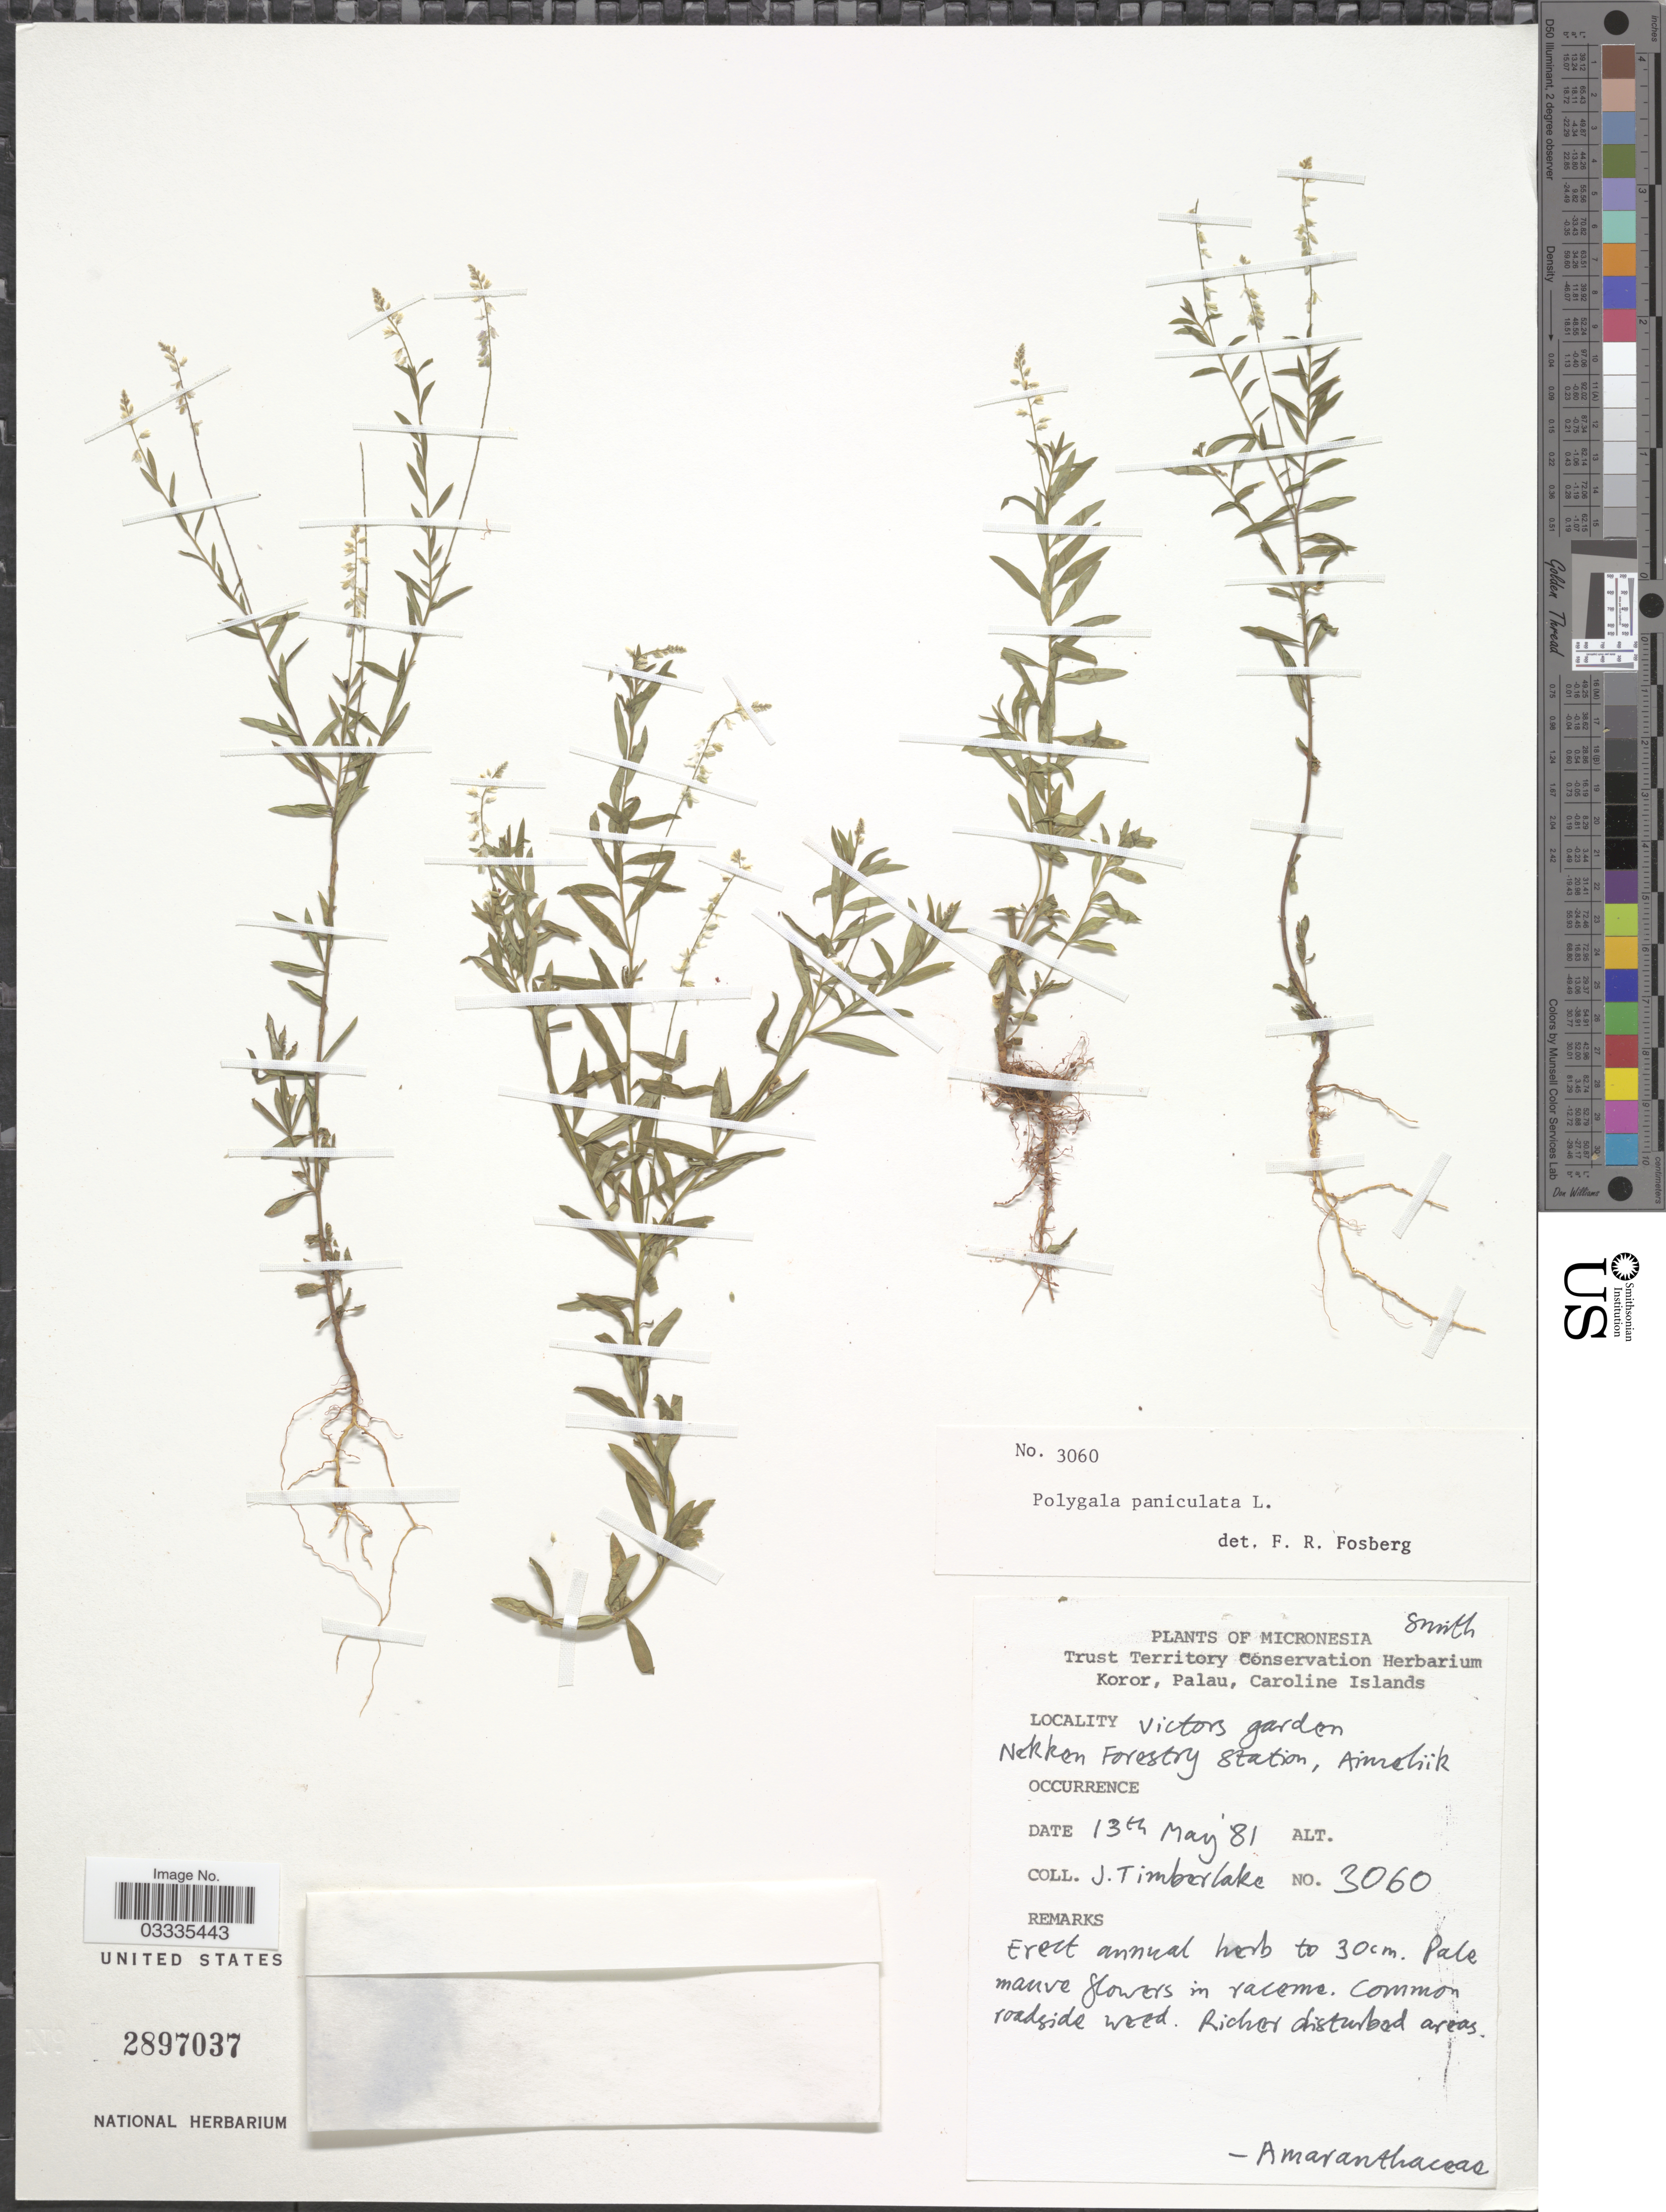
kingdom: Plantae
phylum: Tracheophyta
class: Magnoliopsida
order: Fabales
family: Polygalaceae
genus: Polygala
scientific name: Polygala paniculata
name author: L.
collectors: J. Timberlake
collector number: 3060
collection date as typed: Transcribed d/m/y: 13/5/81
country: Palau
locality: Micronesia. Koror, Palau, Caroline Islands. [unsure placement] Victors garden. Nekken Forestry Station, Aimeliik.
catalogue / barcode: US 2897037